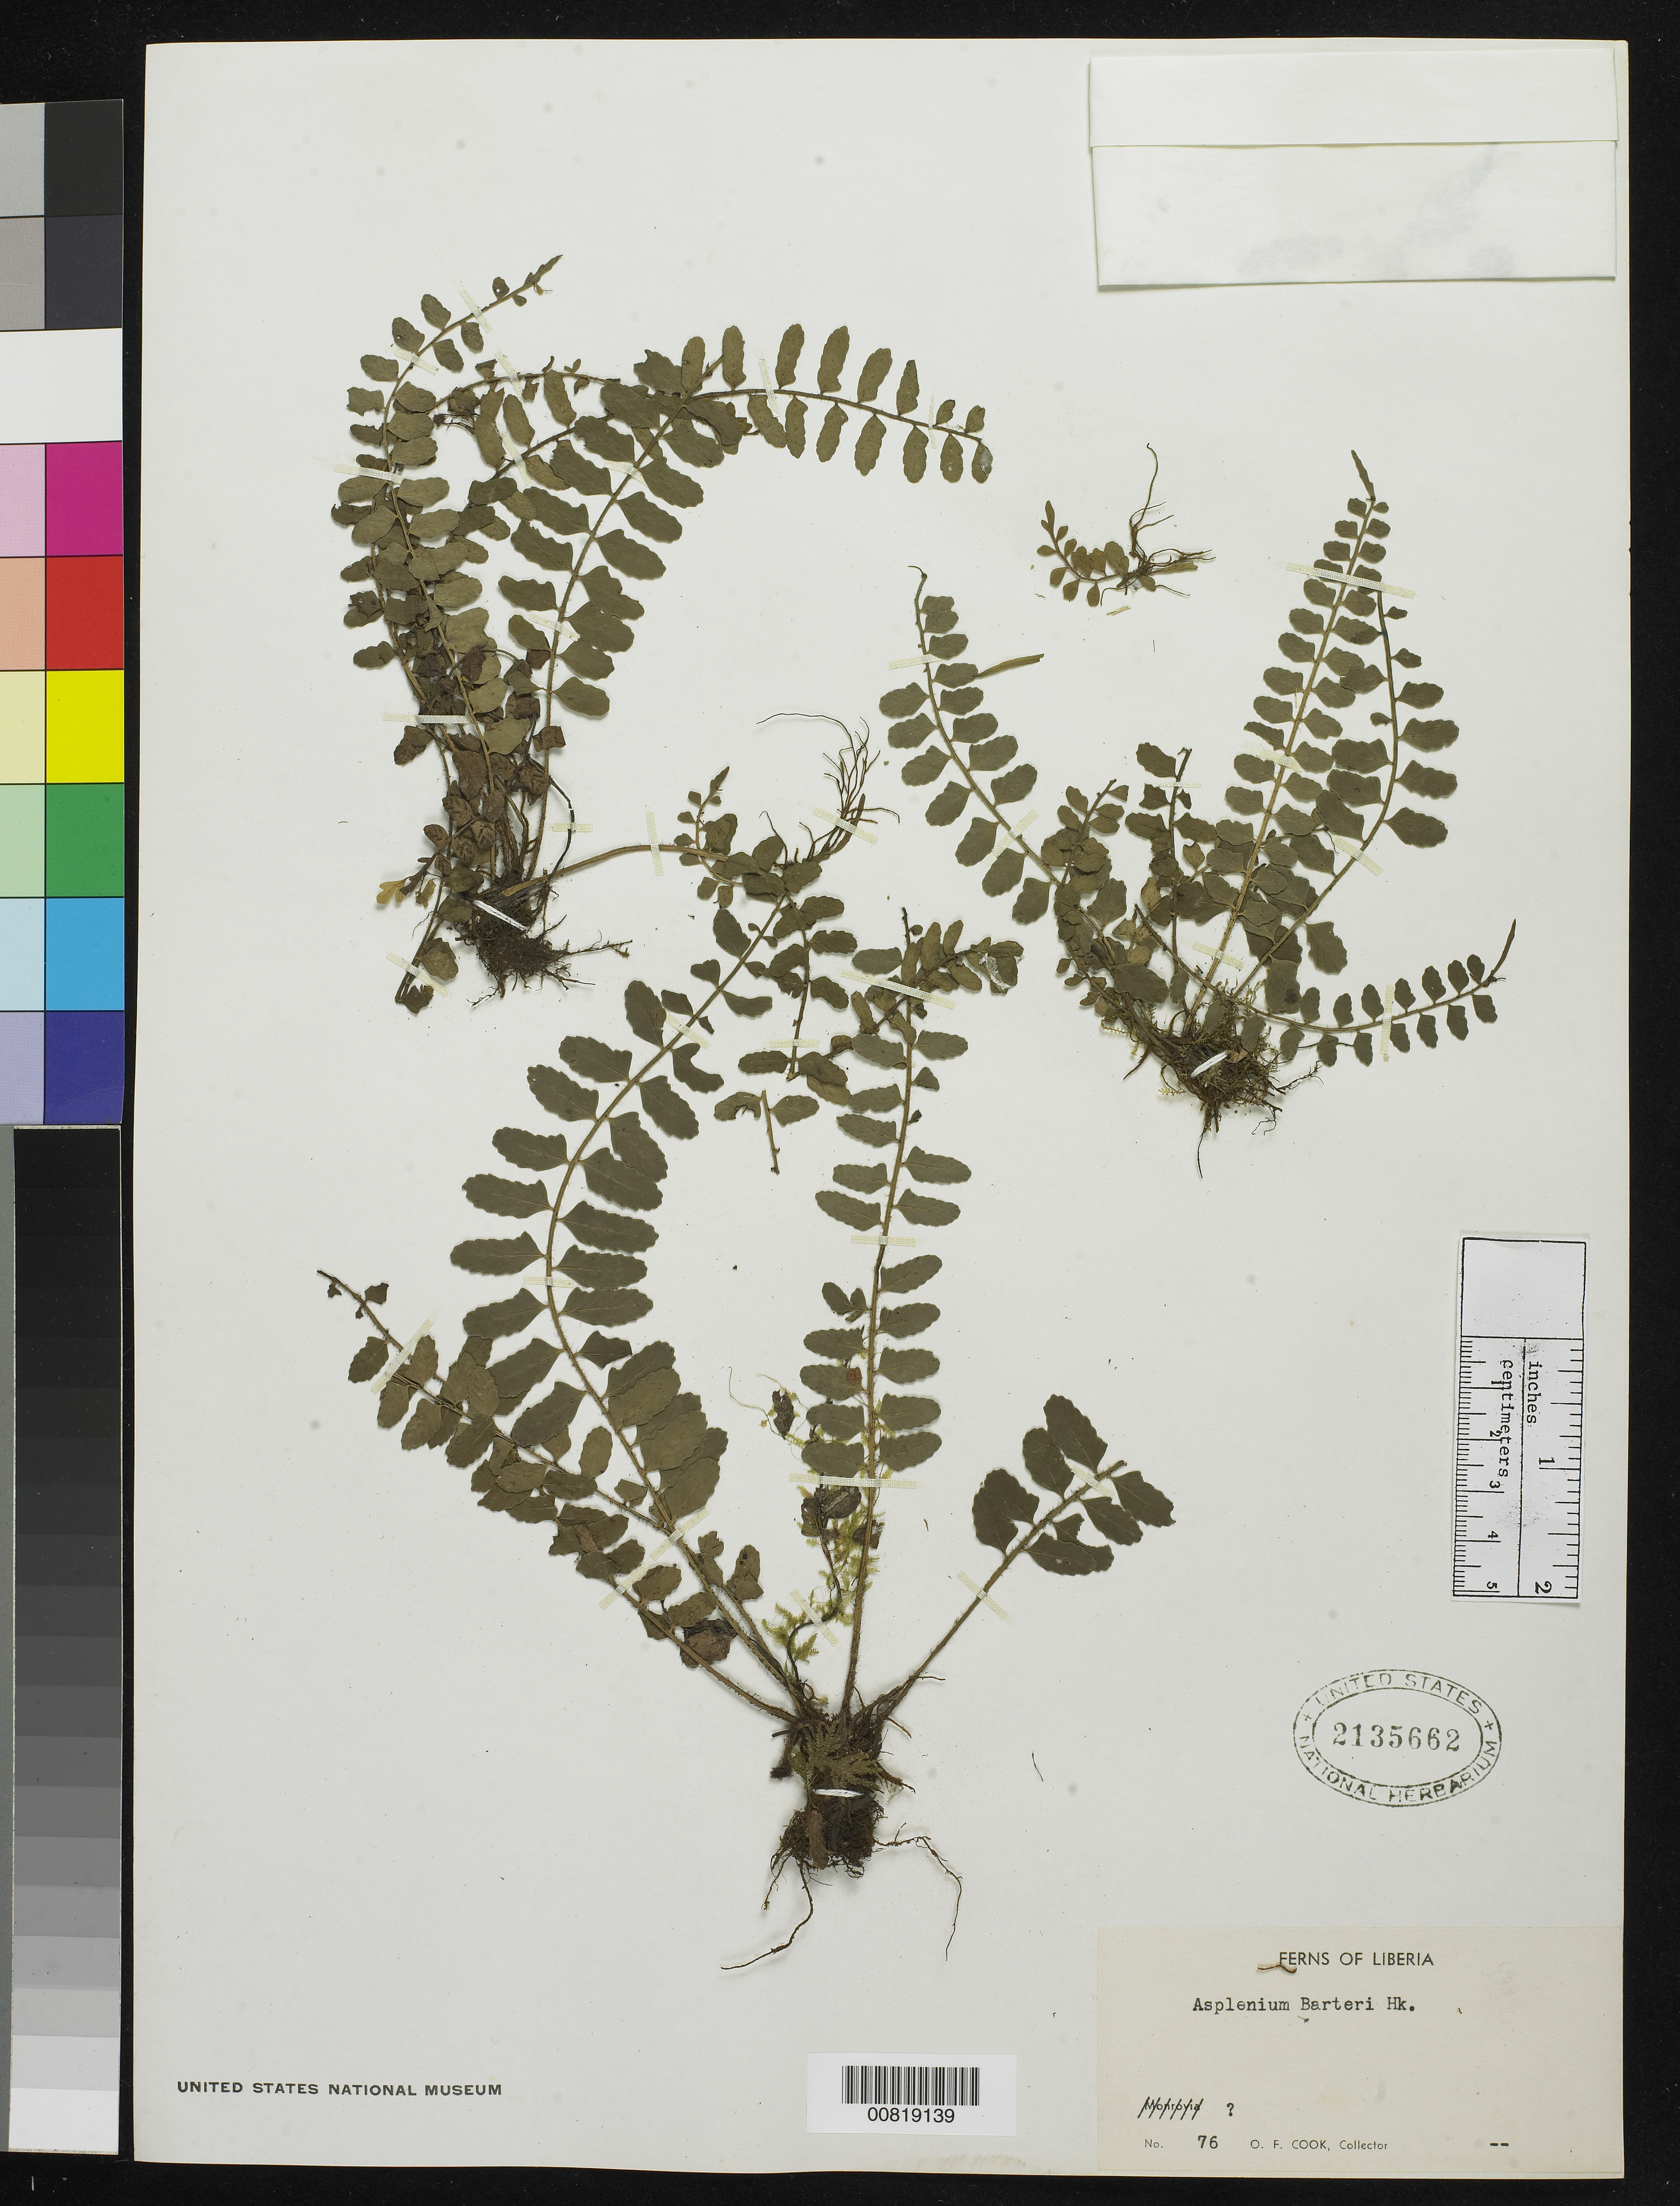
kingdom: Plantae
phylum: Tracheophyta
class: Polypodiopsida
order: Polypodiales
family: Aspleniaceae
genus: Asplenium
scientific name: Asplenium barteri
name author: Hook.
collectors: O. F. Cook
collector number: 76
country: Liberia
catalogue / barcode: US 2135662